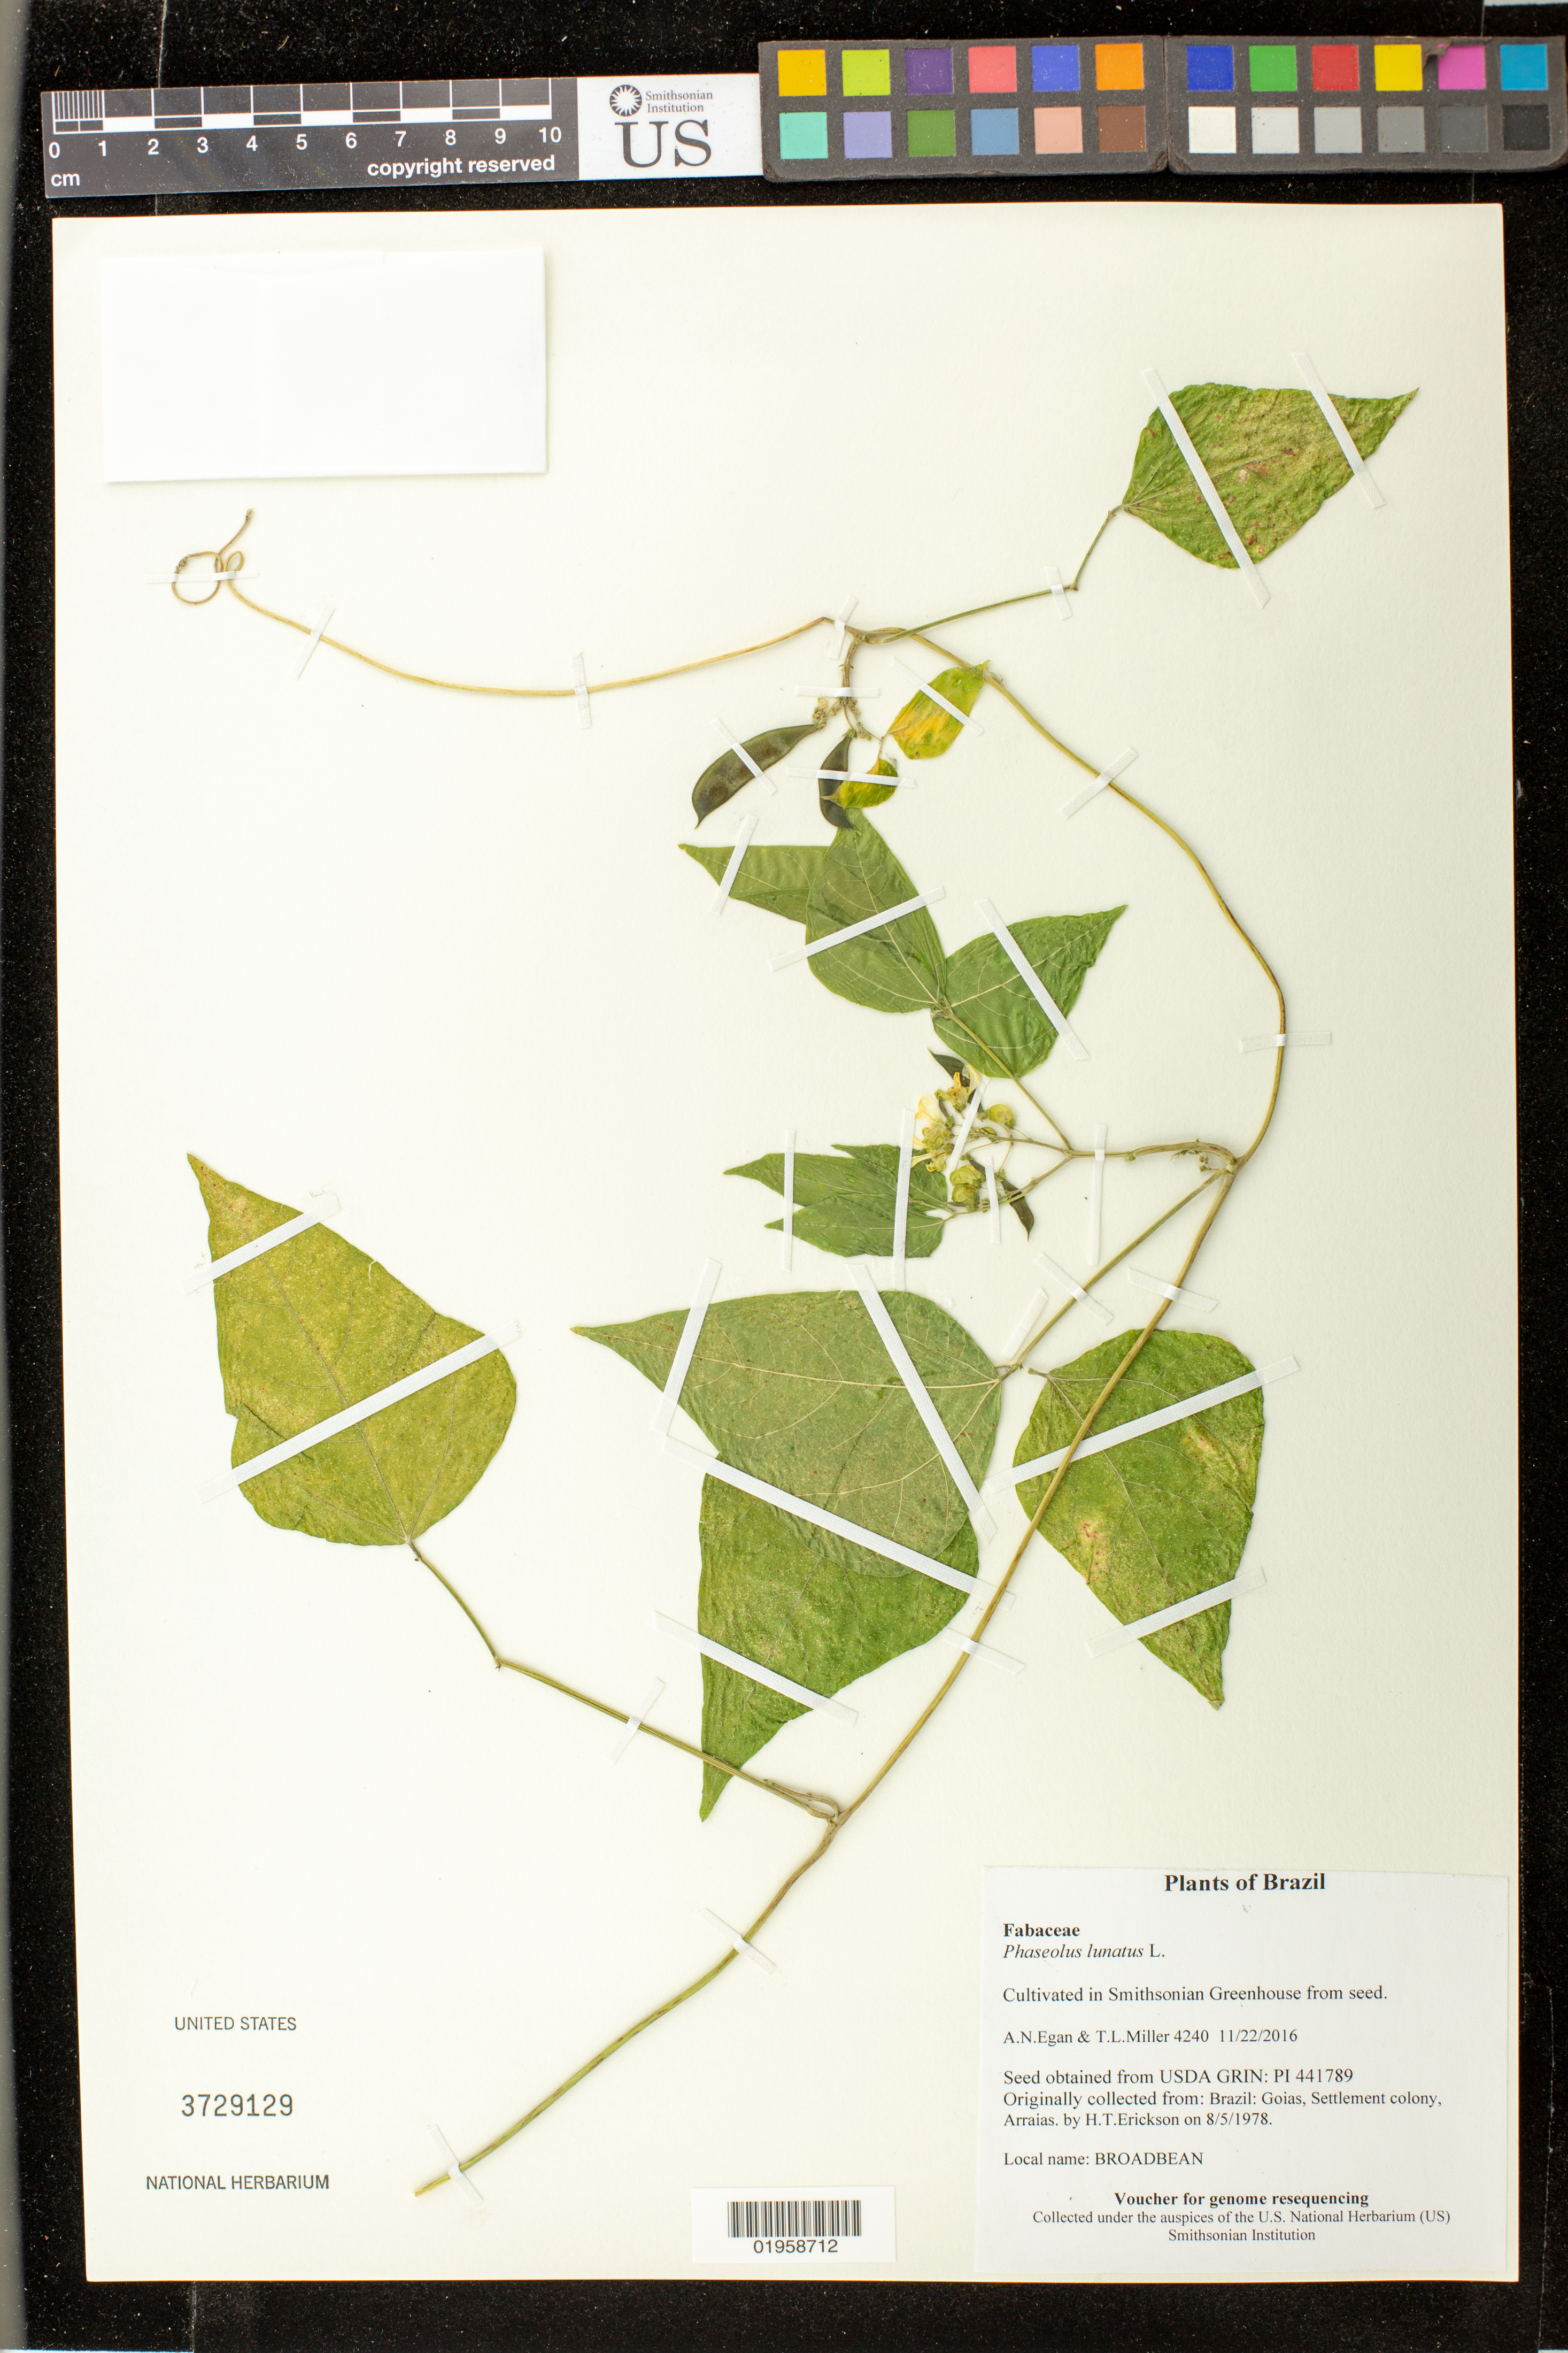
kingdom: Plantae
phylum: Tracheophyta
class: Magnoliopsida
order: Fabales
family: Fabaceae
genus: Phaseolus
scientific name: Phaseolus lunatus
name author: L.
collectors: A. N. Egan & T. L. Miller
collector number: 4240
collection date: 2016-11-22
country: United States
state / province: Maryland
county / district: Prince George's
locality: Smithsonian's Museum Support Ctr; 4210 Suitland Pkwy., NMNH Botany Research Greenhouses. Suitland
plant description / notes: Originally collected in Brazil, Goias, Settlement colony, Arraias, on 1978-08-05. H.T.Erickson (collector); Grown from seed acquired from the USDA's GRIN seed bank.; Broadbean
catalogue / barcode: US 3729129